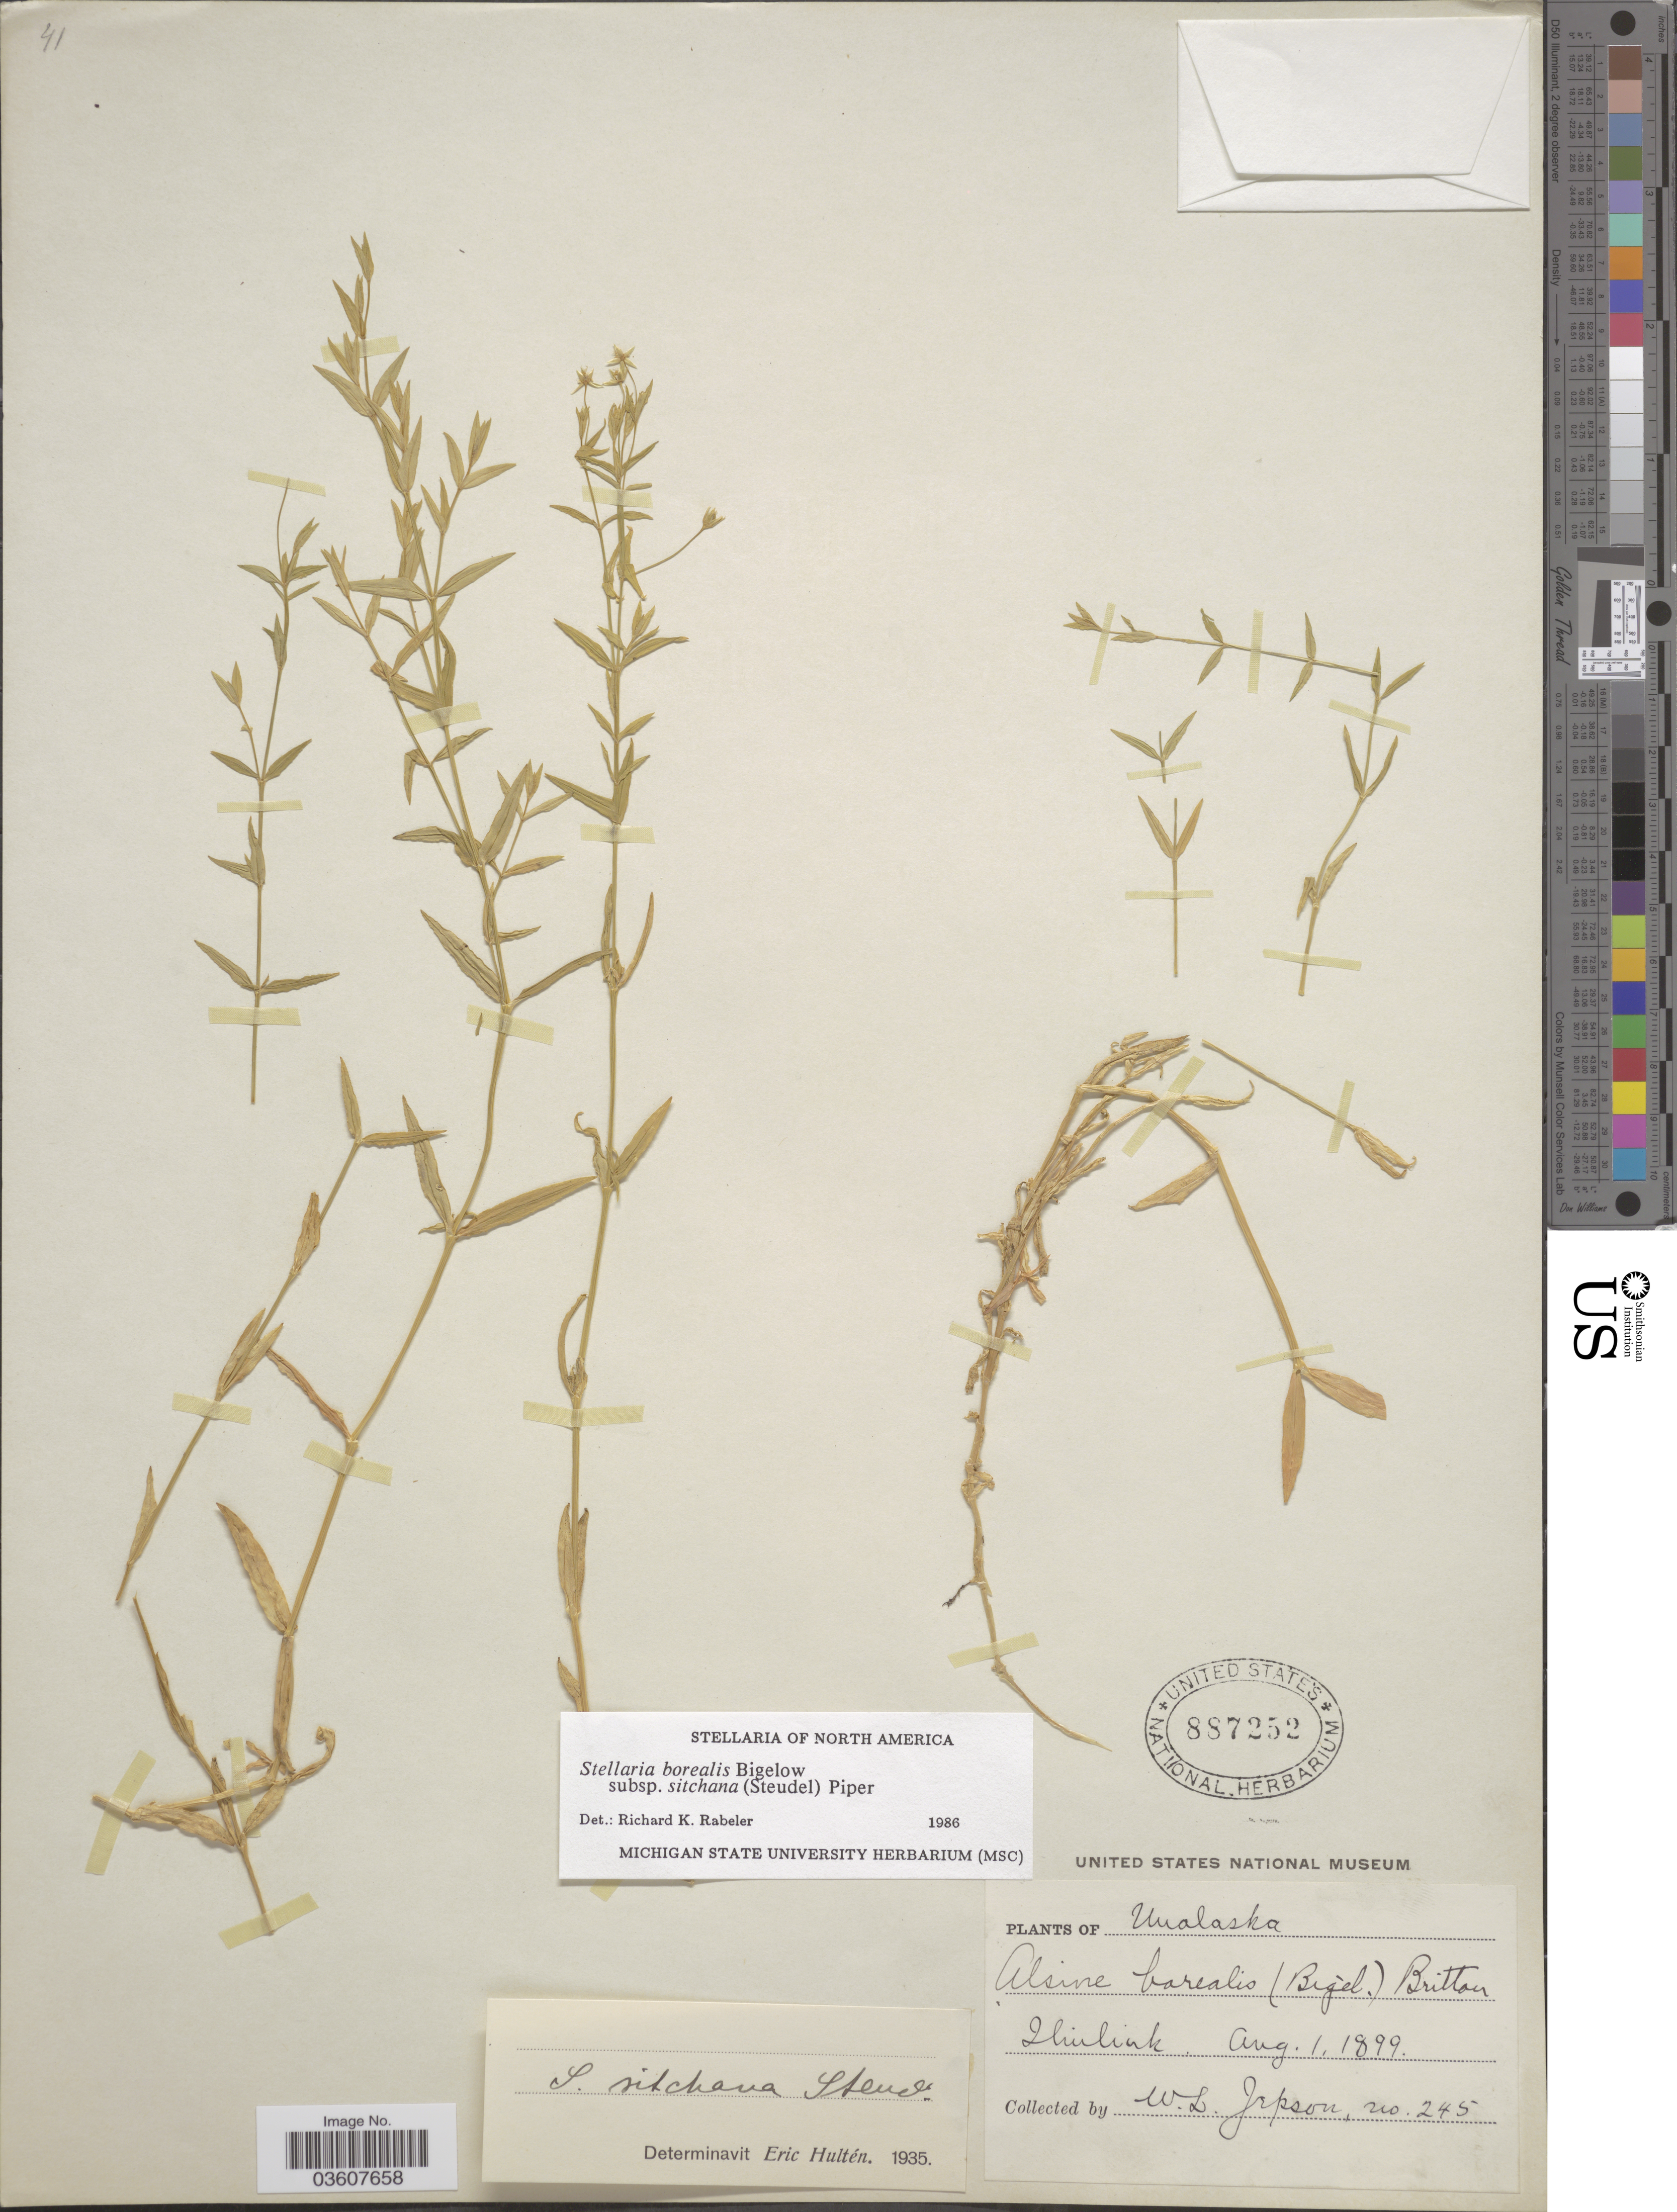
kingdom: Plantae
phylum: Tracheophyta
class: Magnoliopsida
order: Caryophyllales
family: Caryophyllaceae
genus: Stellaria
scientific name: Stellaria borealis subsp. sitchana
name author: (Steud.) Piper & Beattie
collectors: W. L. Jepson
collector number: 245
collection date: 1899-08-01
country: United States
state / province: Alaska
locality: Unalaska. Iliuliuk.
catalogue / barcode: US 887252